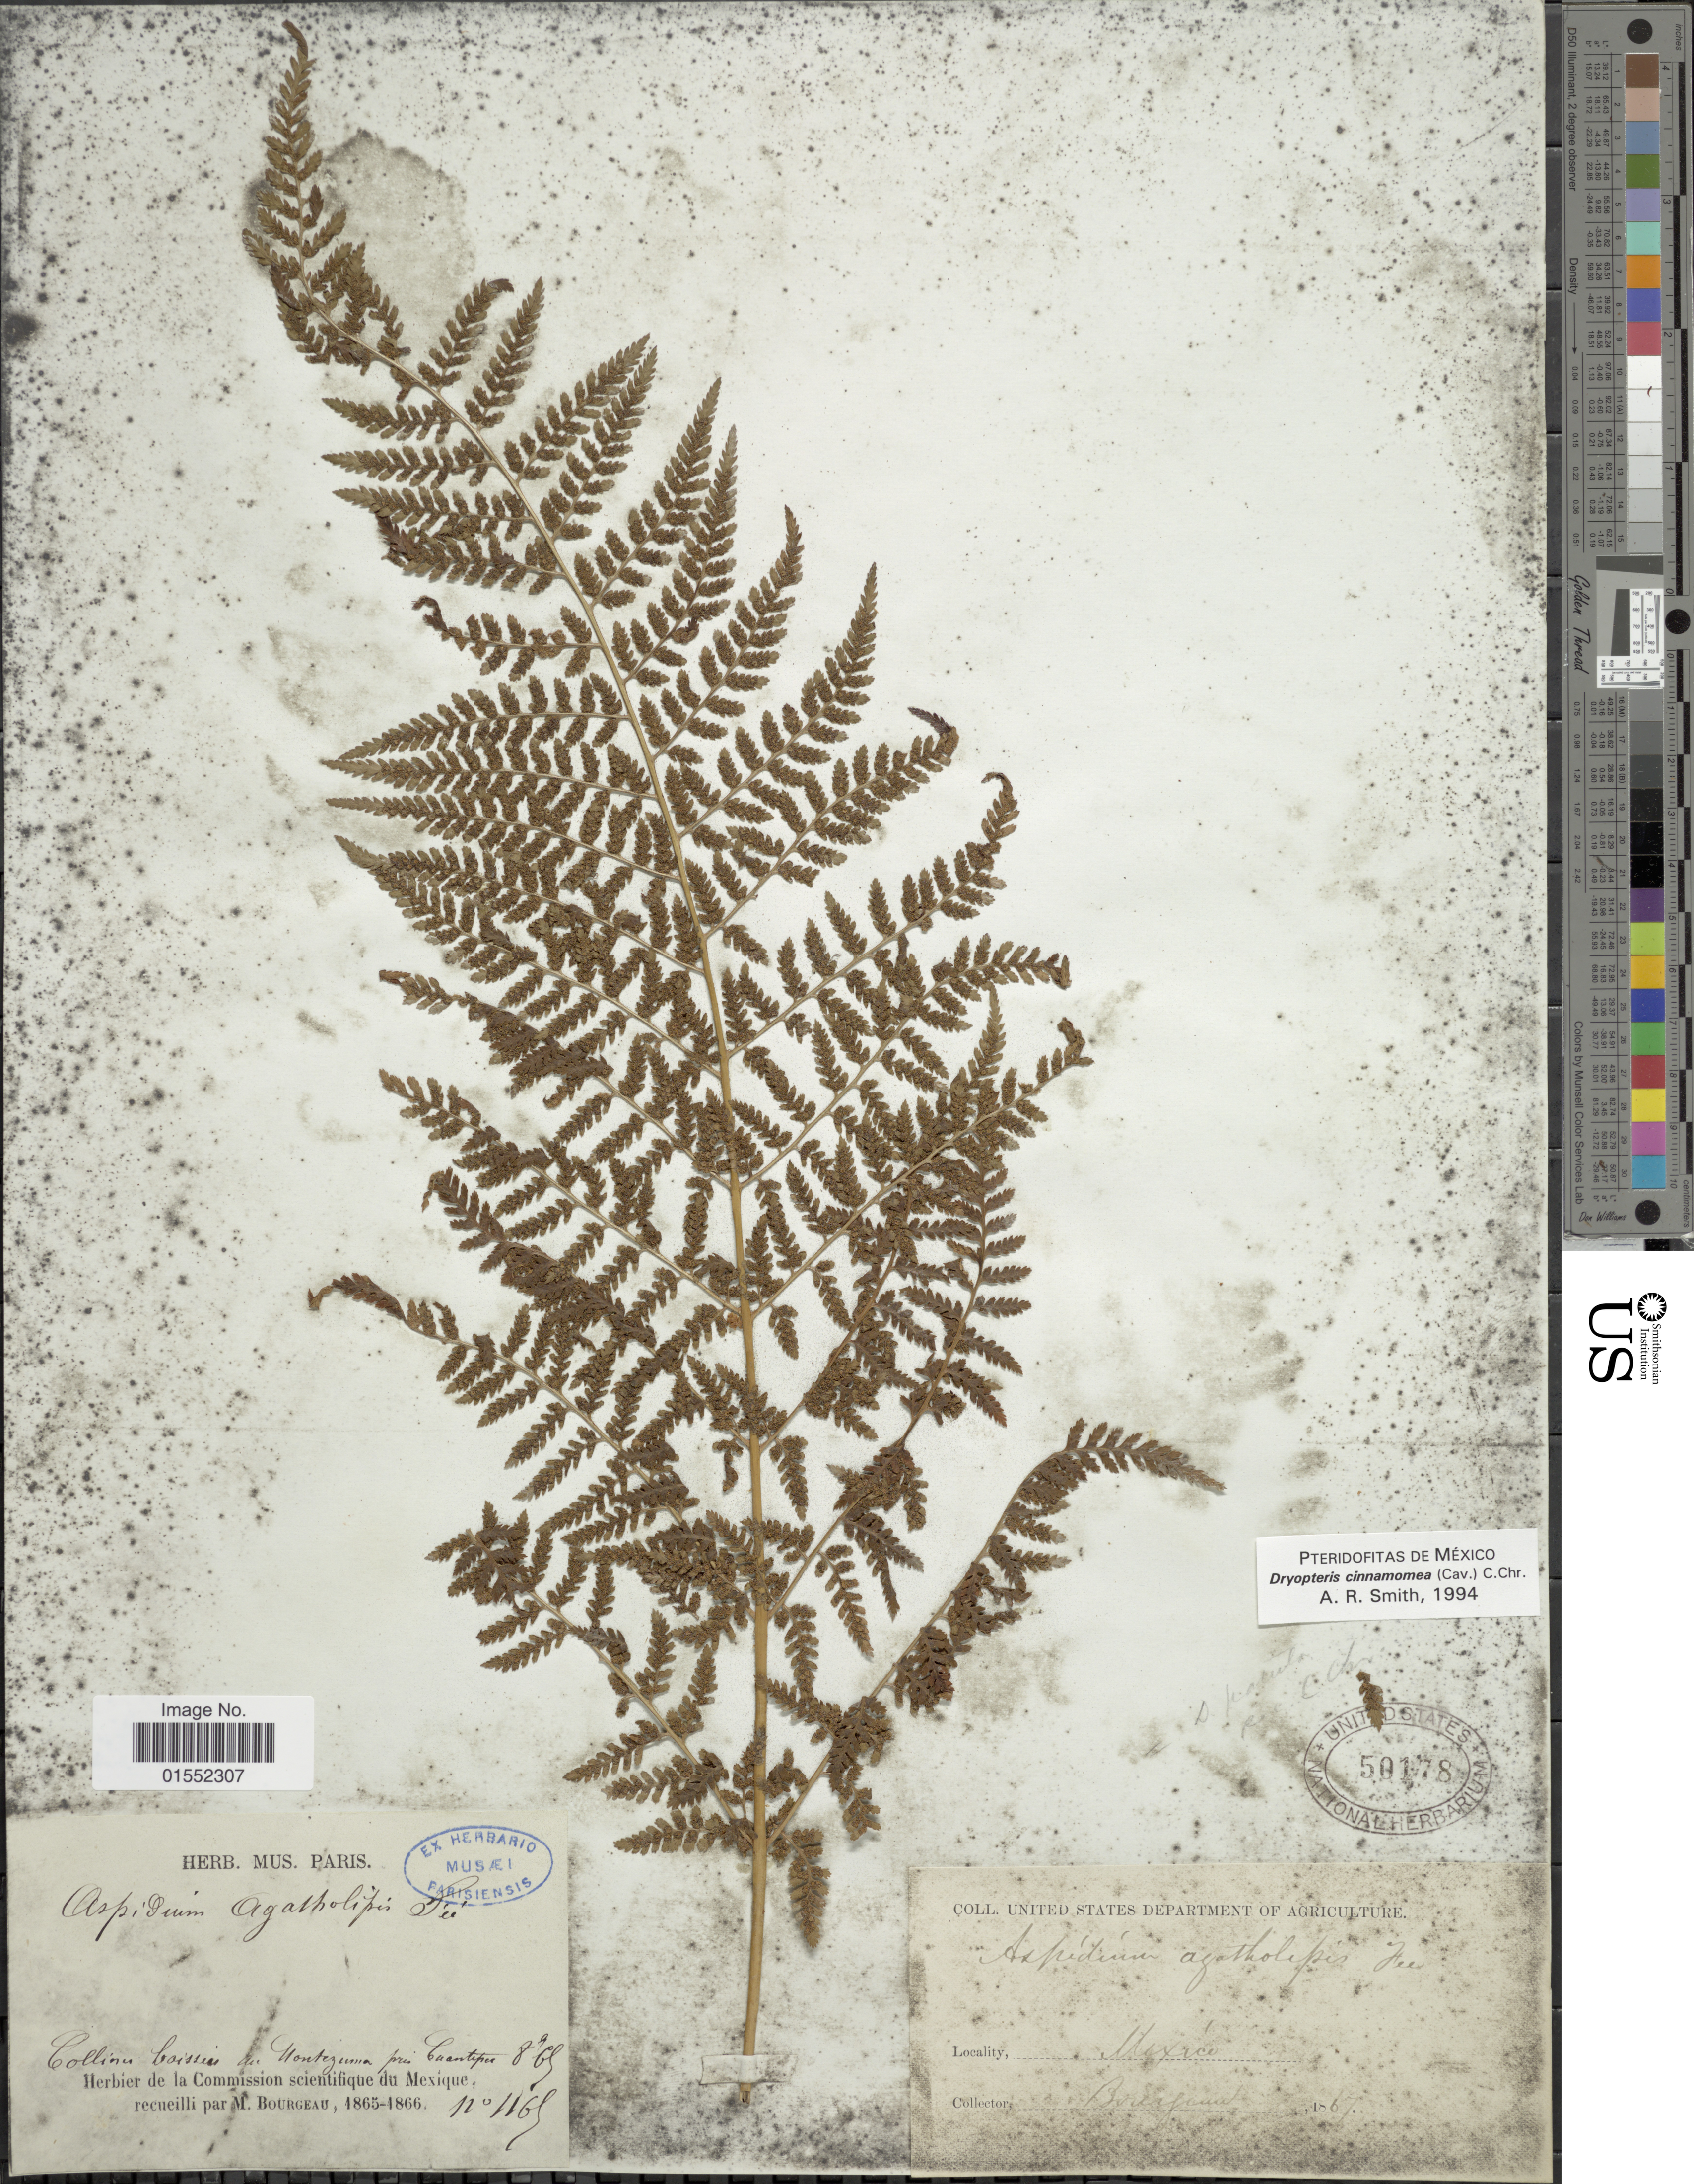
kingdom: Plantae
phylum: Tracheophyta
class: Polypodiopsida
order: Polypodiales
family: Dryopteridaceae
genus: Dryopteris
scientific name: Dryopteris cinnamomea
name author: (Cav.) C. Chr.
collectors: M. Bourgeau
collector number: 1169*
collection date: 1867-08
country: Mexico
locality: Collines boisées au Montezuma près Cuantepec [wooded hills at Montezuma near Cuantepec]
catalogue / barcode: US 50178